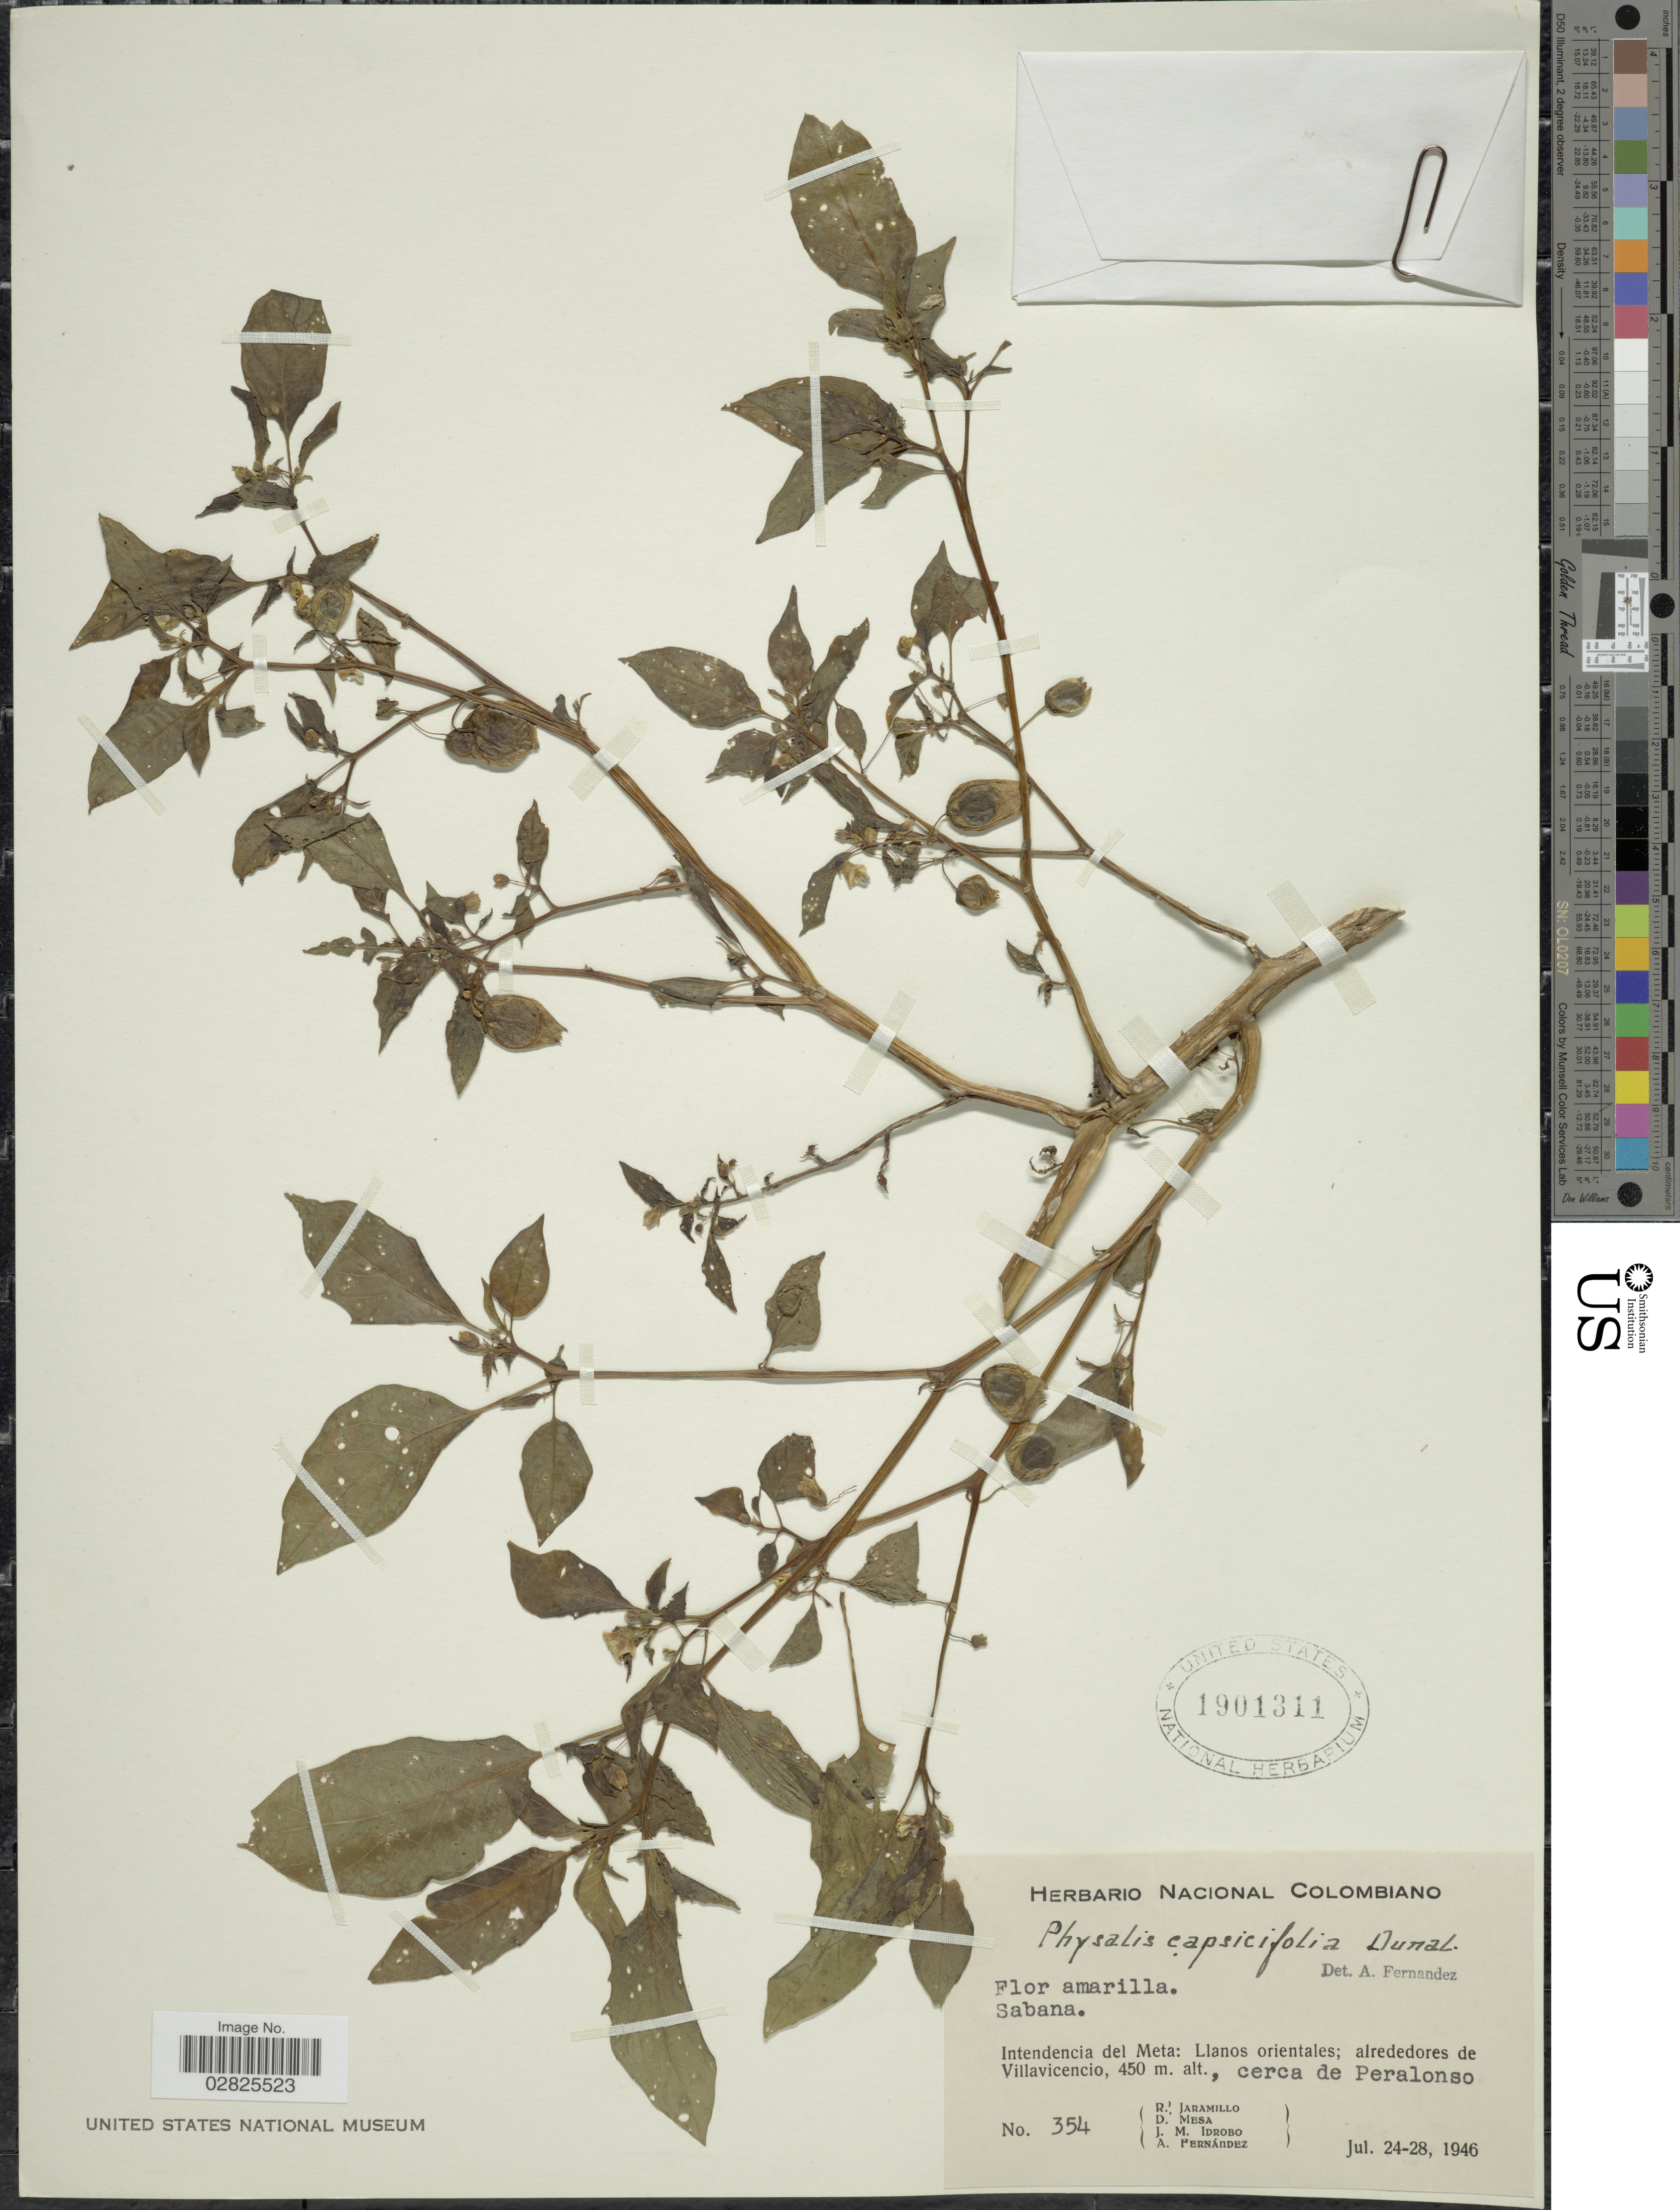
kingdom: Plantae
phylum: Tracheophyta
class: Magnoliopsida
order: Solanales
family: Solanaceae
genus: Physalis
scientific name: Physalis capsicifolia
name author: Dunal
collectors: R. Jaramillo M., D. Mesa, J. M. Idrobo & A. Fernández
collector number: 354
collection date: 1946-07-24/1946-07-28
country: Colombia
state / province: Meta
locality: Intendencia del Meta: Llanos orientales; alrededores de Villavicencio, cerca de Peralonso.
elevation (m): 450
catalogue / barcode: US 1901311